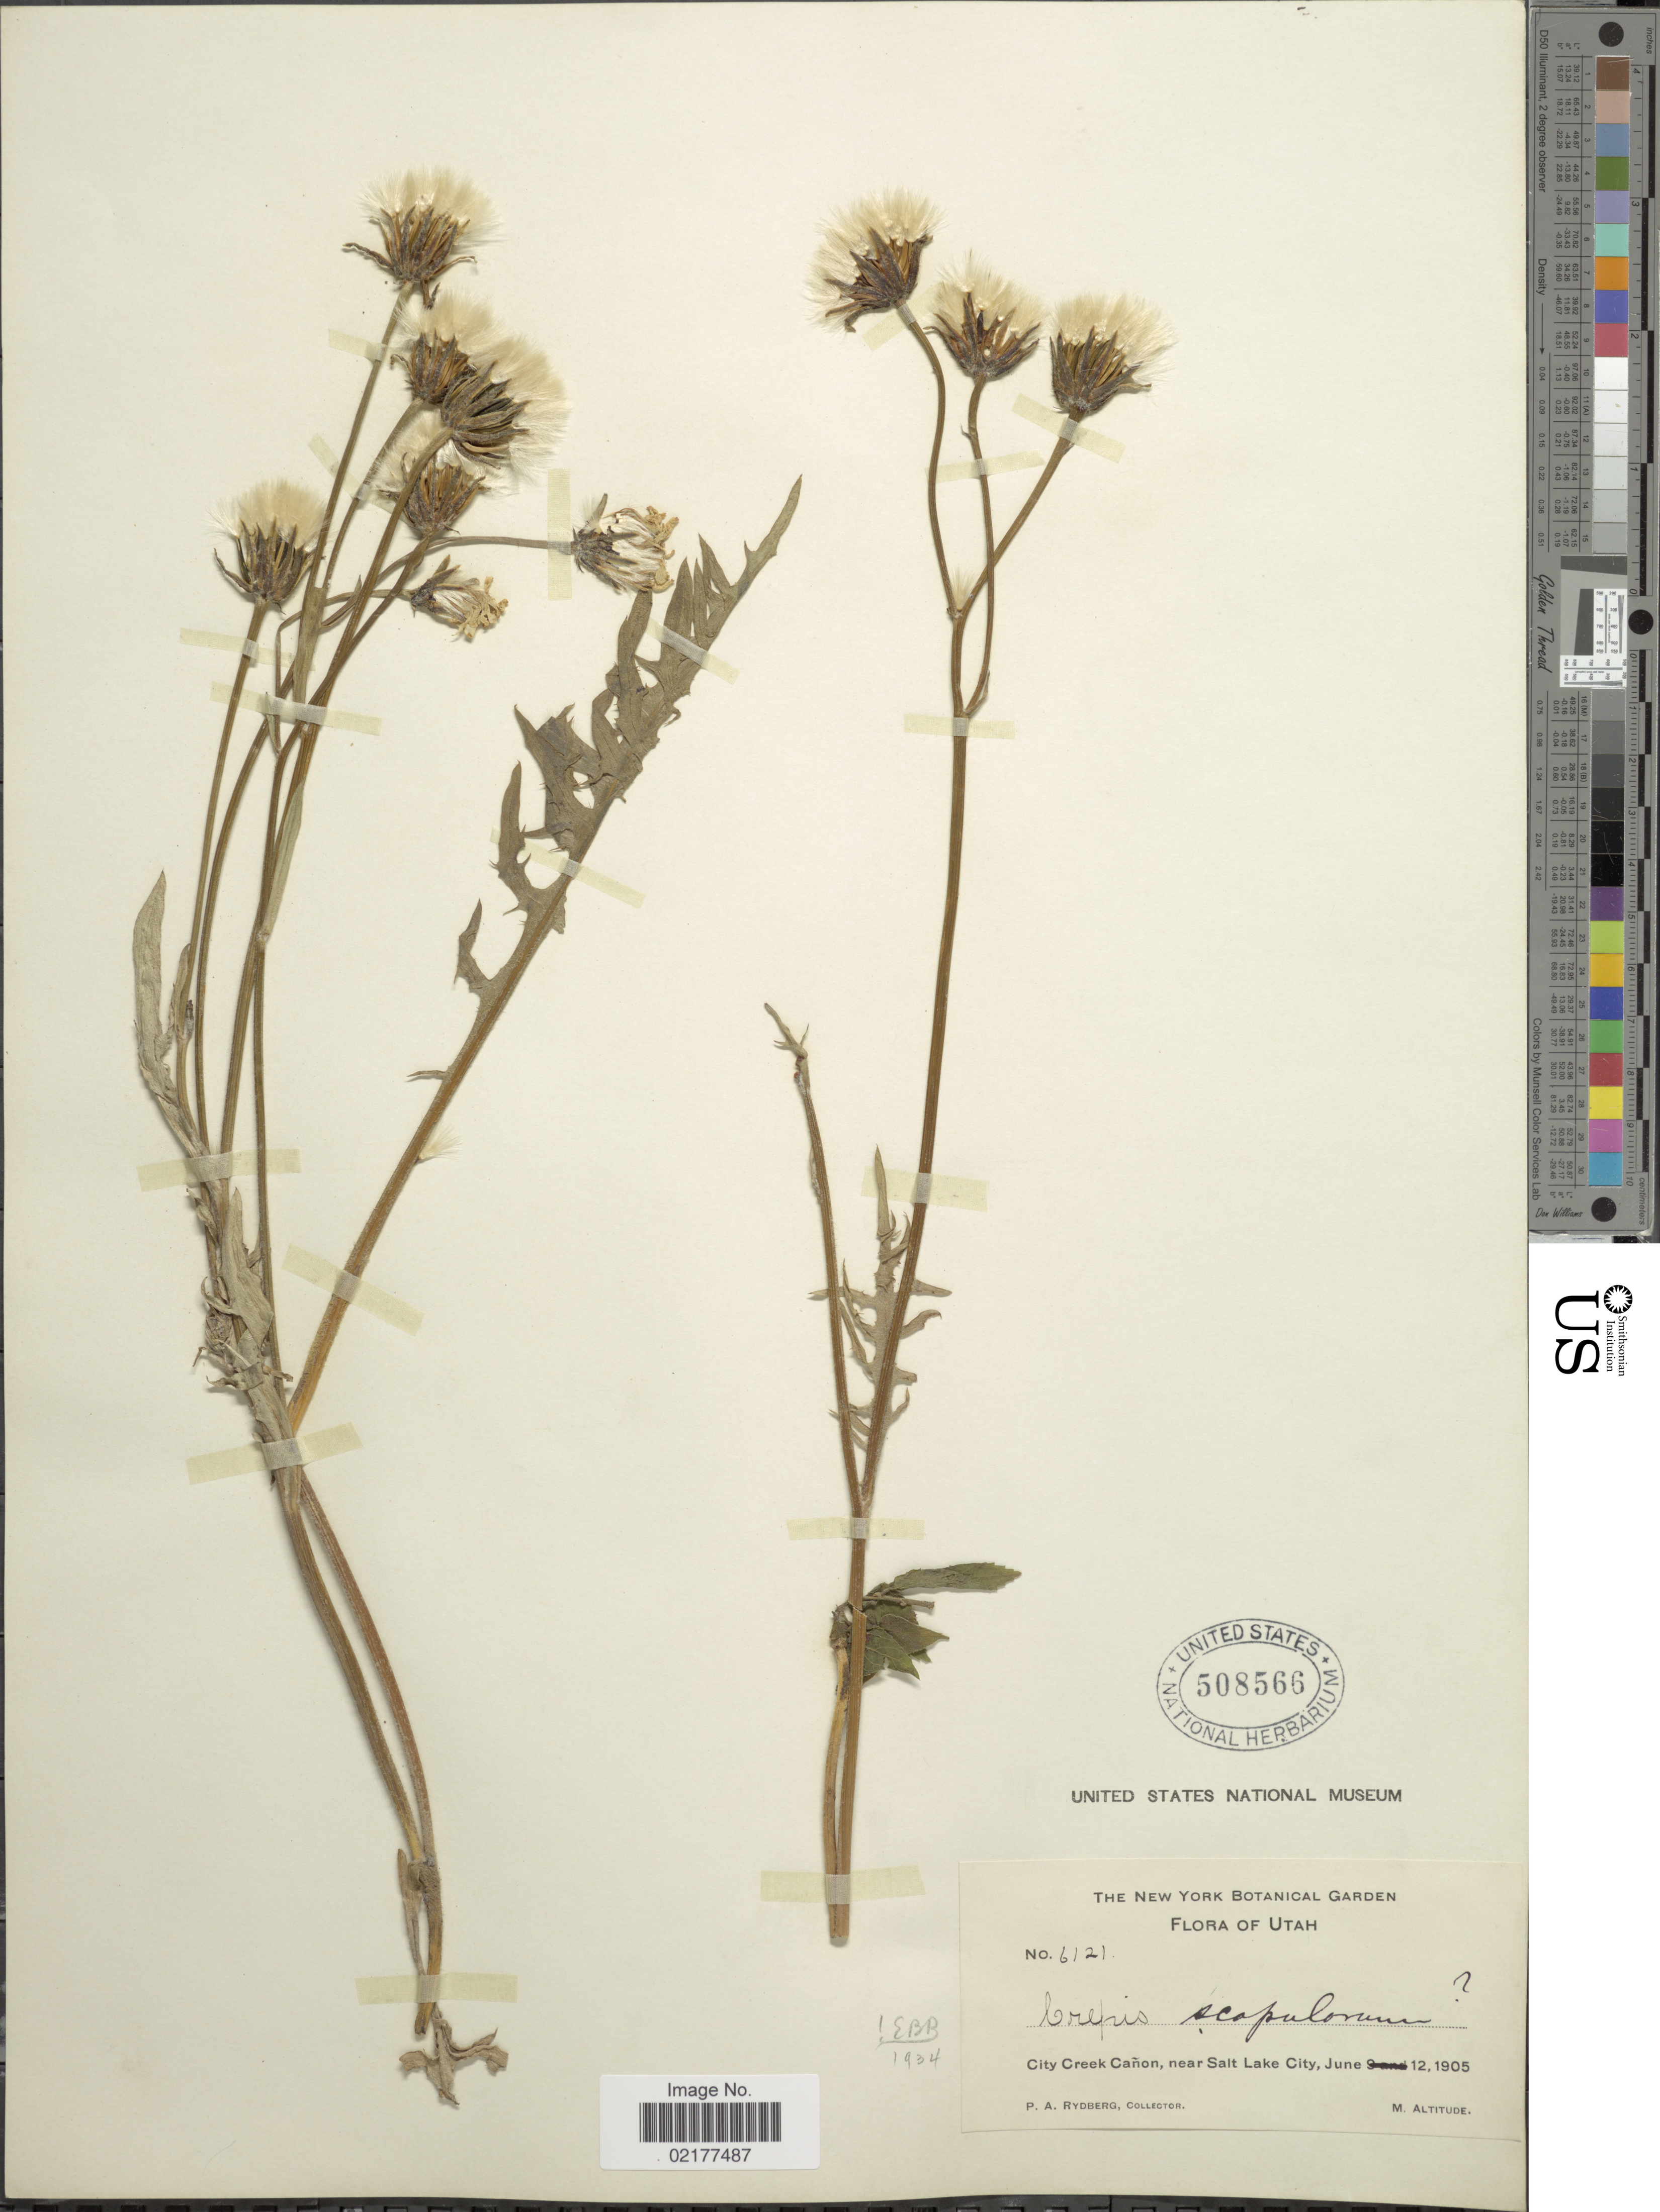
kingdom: Plantae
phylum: Tracheophyta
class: Magnoliopsida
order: Asterales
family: Asteraceae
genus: Crepis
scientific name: Crepis modocensis subsp. modocensis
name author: Greene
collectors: P. A. Rydberg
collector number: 6121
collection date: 1905-06-12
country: United States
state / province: Utah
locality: City Creek Cañon, near Salt Lake City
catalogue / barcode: US 508566